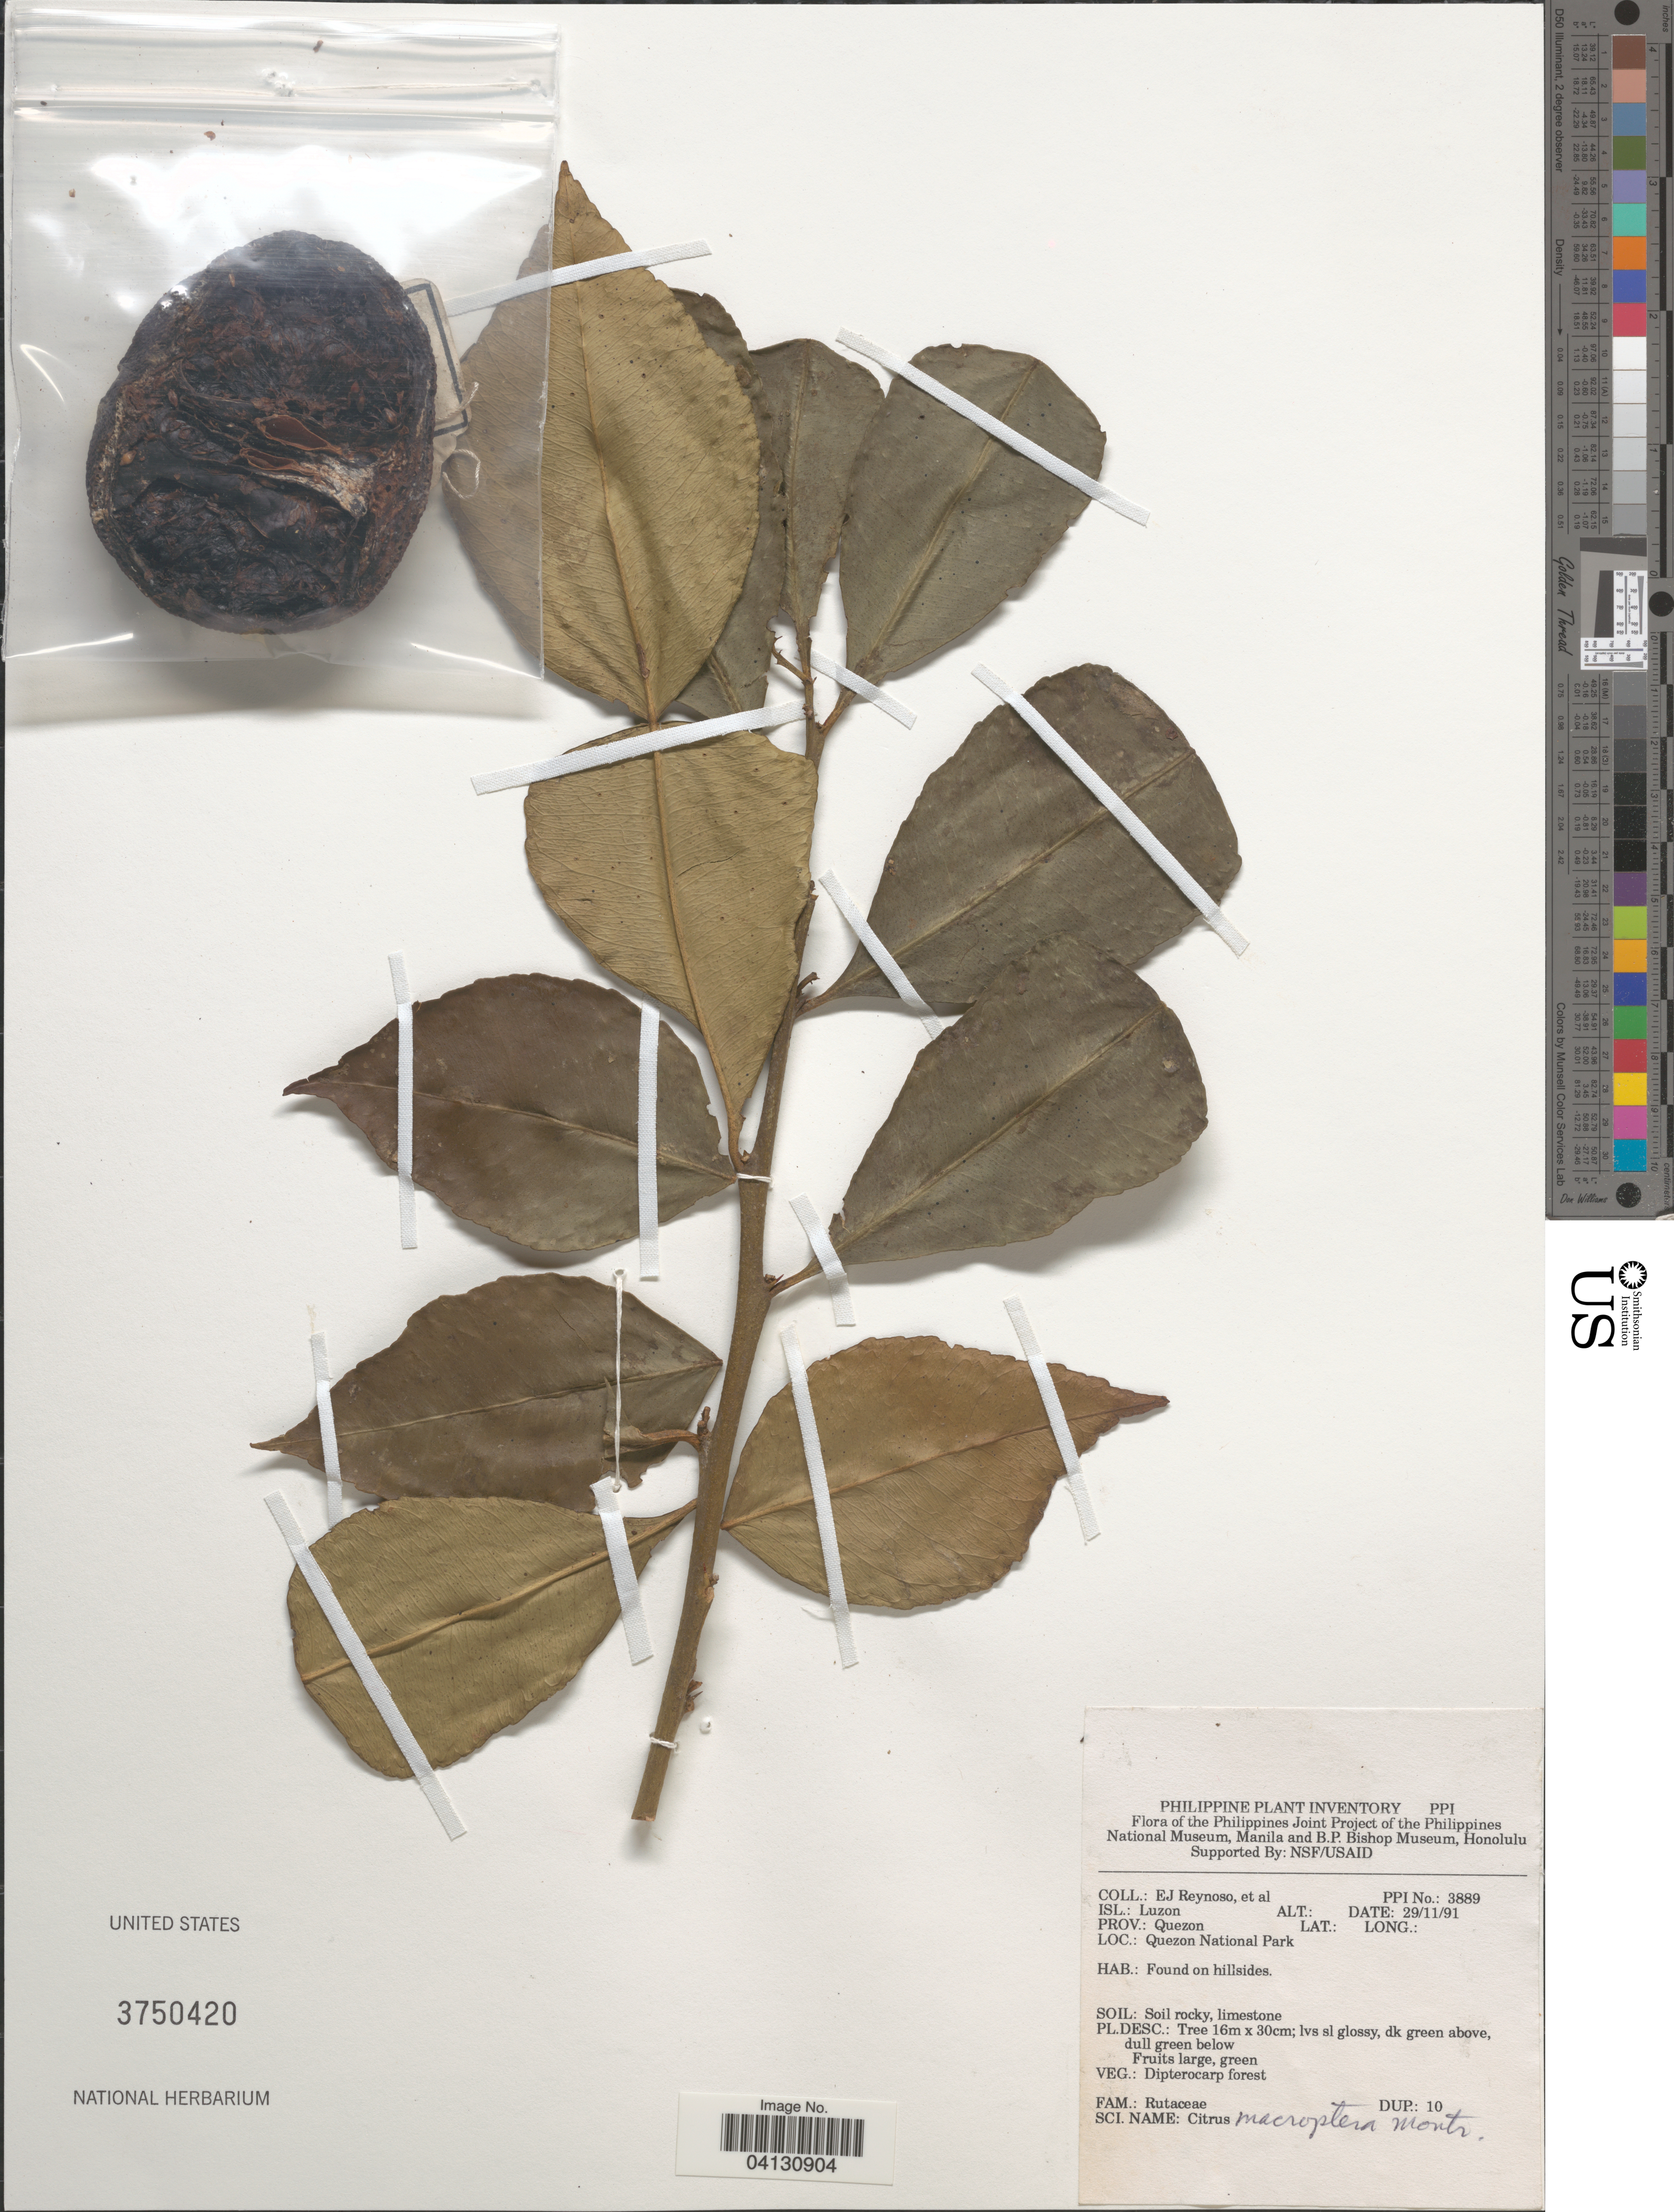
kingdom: Plantae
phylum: Tracheophyta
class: Magnoliopsida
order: Sapindales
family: Rutaceae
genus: Citrus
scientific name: Citrus macroptera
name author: Montrouz.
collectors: E. Reynoso & et al.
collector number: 3889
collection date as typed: Transcribed d/m/y: 29/11/91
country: Philippines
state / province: Calabarzon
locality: Isl.: Luzon. Prov.: Quezon. Quezon National Park.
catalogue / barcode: US 3750420